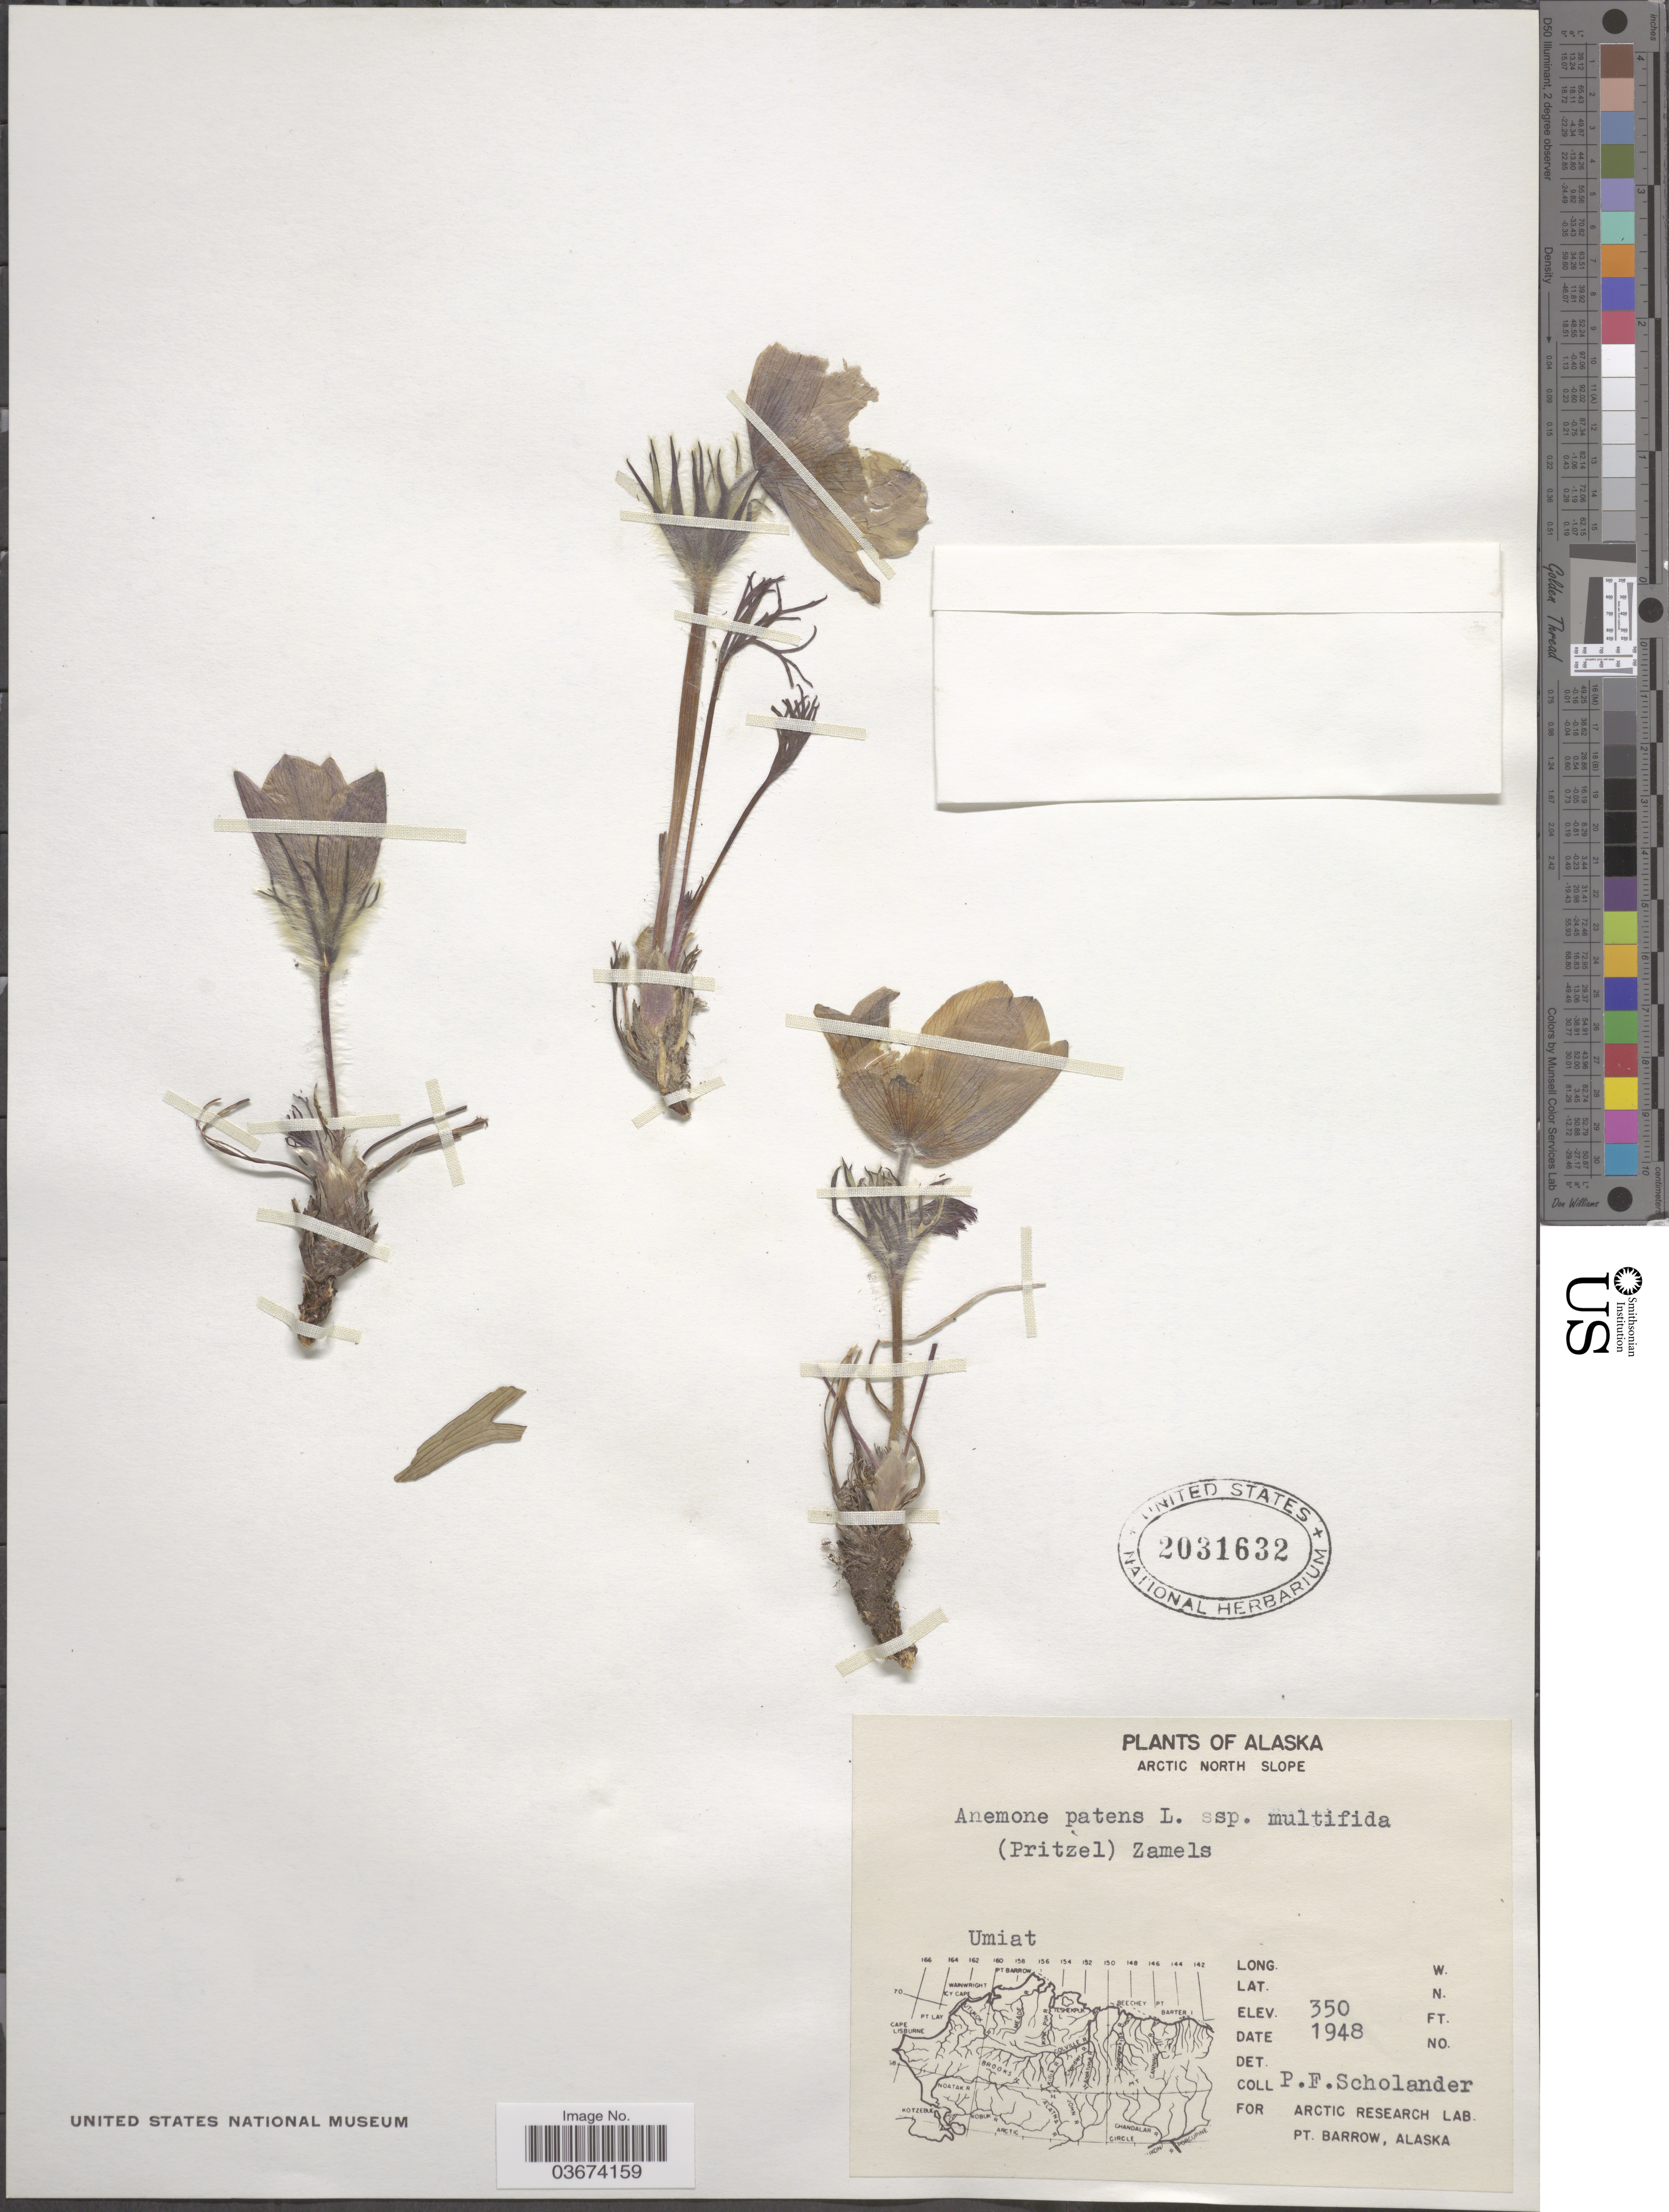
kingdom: Plantae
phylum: Tracheophyta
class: Magnoliopsida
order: Ranunculales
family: Ranunculaceae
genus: Pulsatilla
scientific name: Pulsatilla nuttalliana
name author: (DC.) Bercht. & J. Presl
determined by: Strong, Mark T., (BOT), Smithsonian Institution - National Museum of Natural History (UNITED STATES)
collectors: P. Scholander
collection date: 1848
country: United States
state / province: Alaska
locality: Arctic North Slope. Umiat.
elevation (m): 107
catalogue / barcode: US 2031632